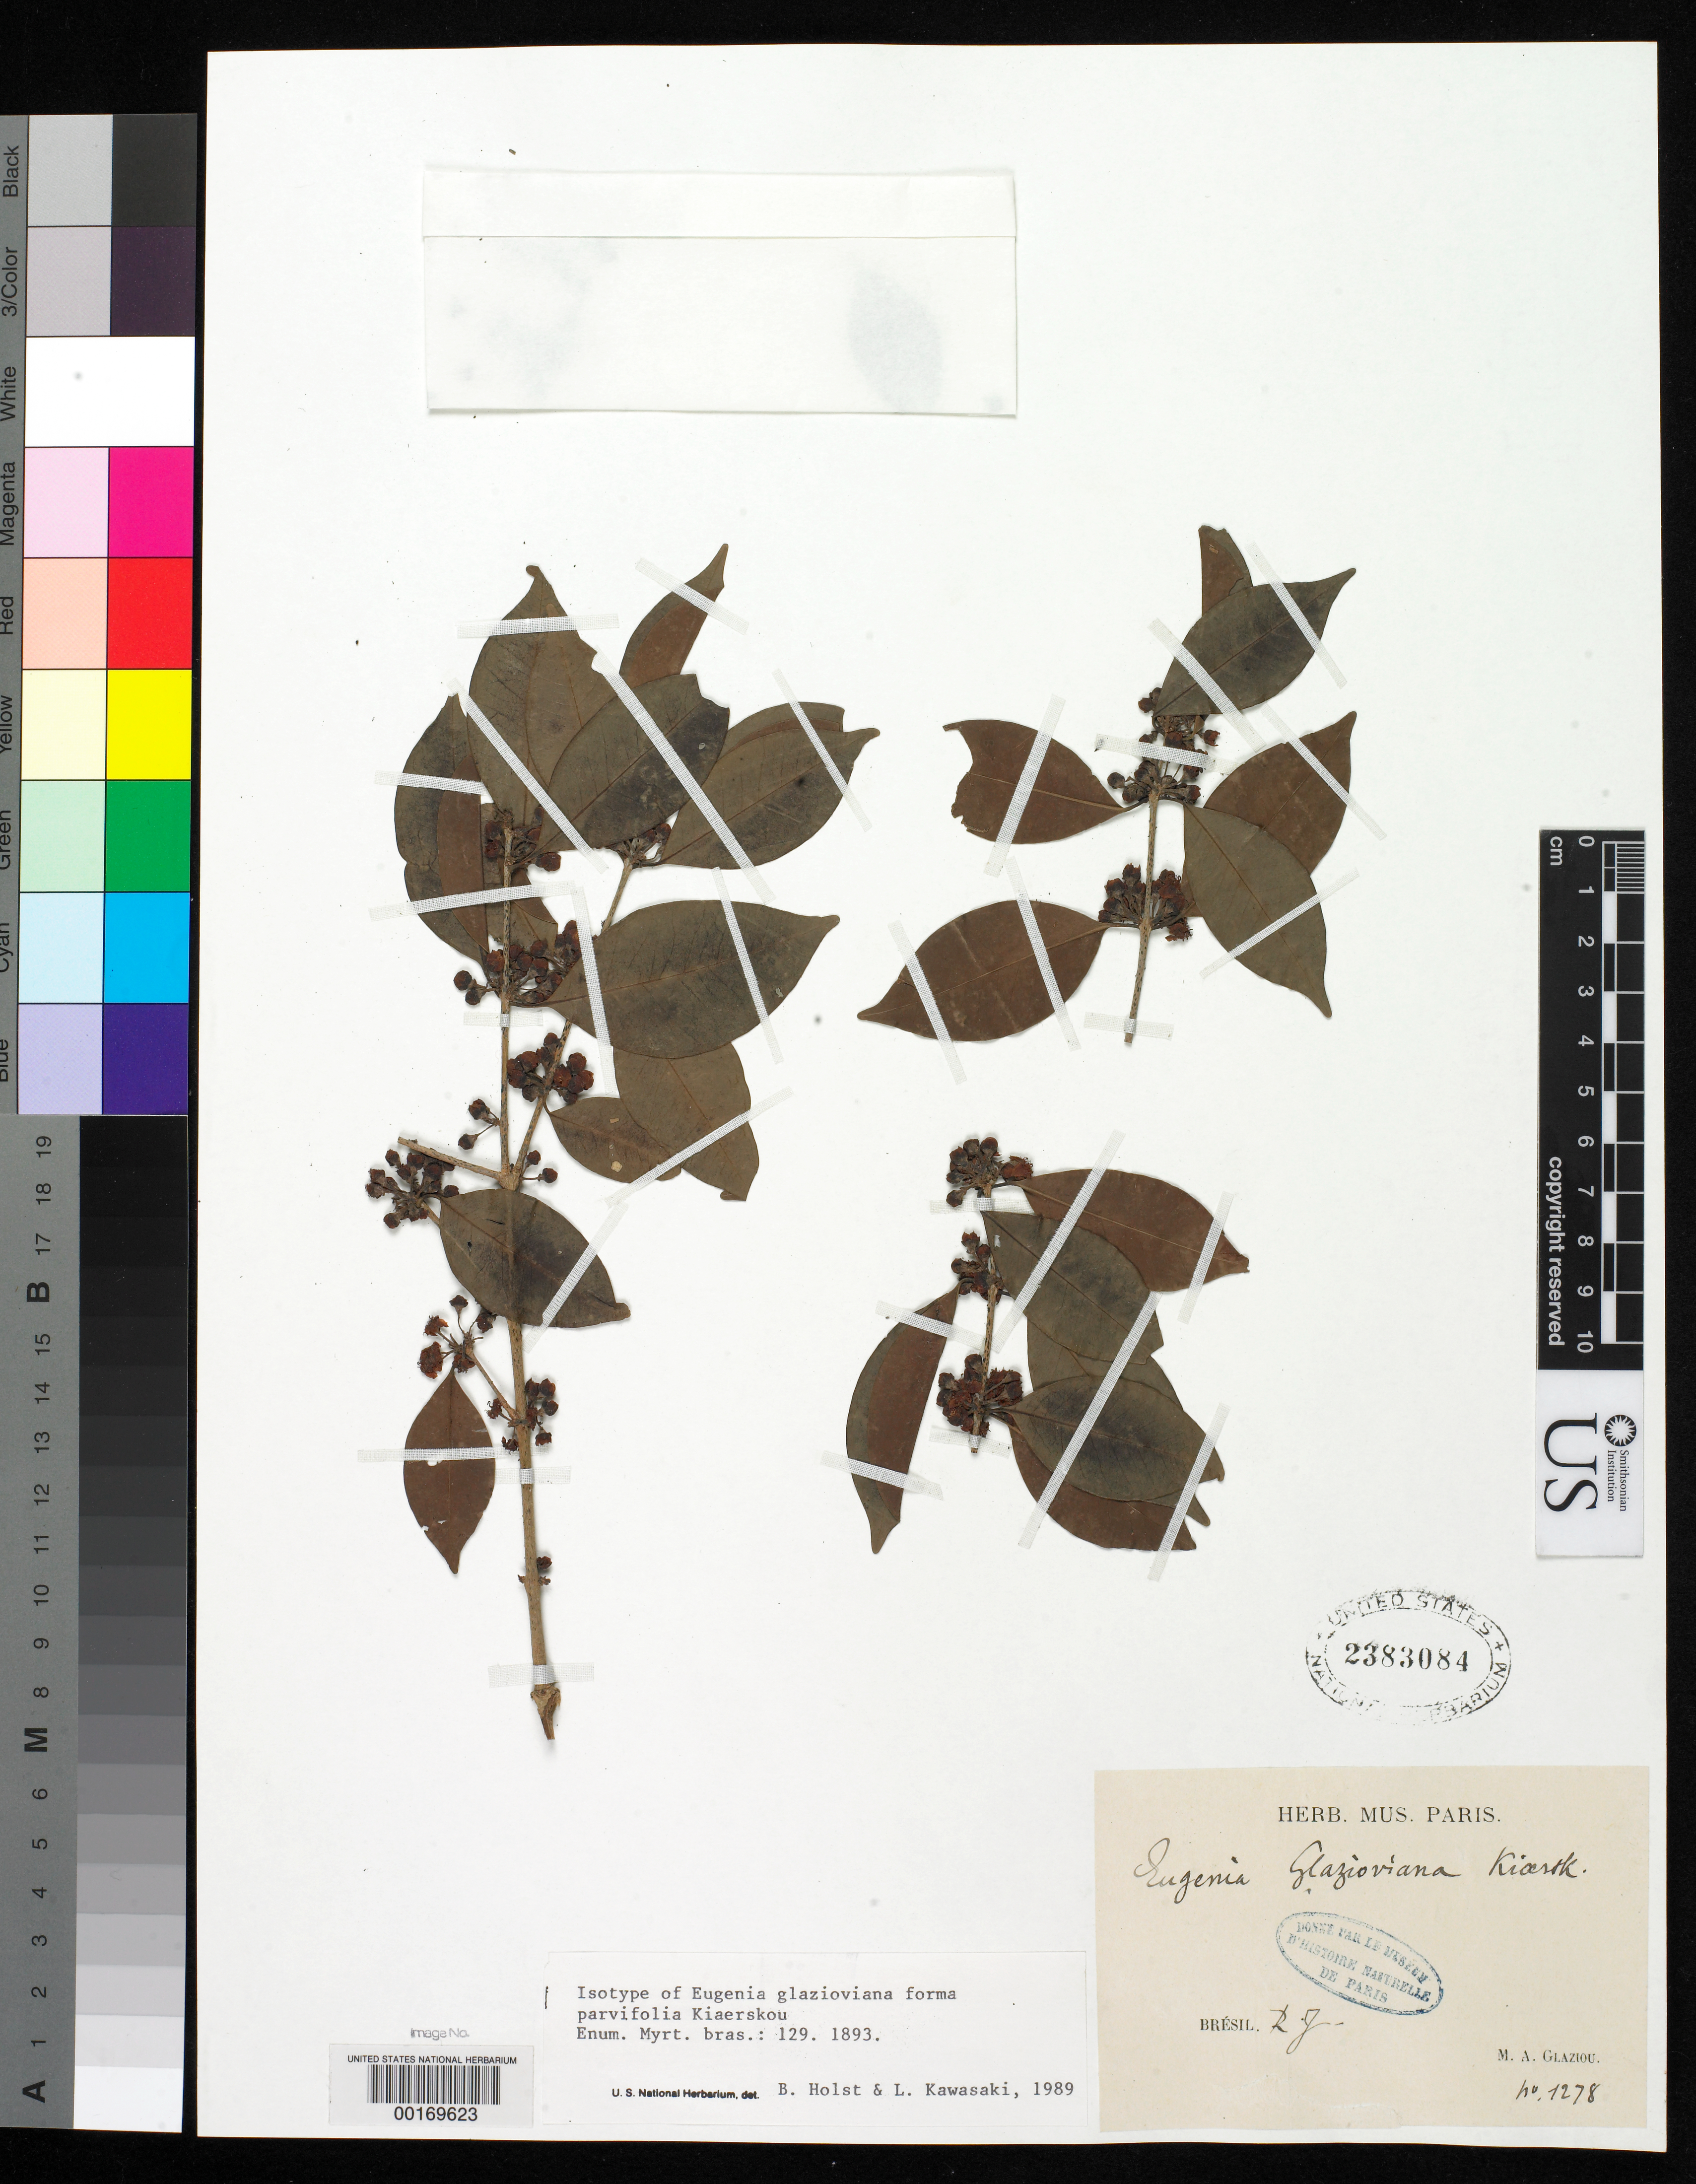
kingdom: Plantae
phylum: Tracheophyta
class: Magnoliopsida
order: Myrtales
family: Myrtaceae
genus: Myrcia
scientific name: Myrcia glazioviana f. parvifolia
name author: Kiaersk.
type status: Isotype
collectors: A. F. M. Glaziou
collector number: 1278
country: Brazil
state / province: Rio de Janeiro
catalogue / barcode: US 2383084